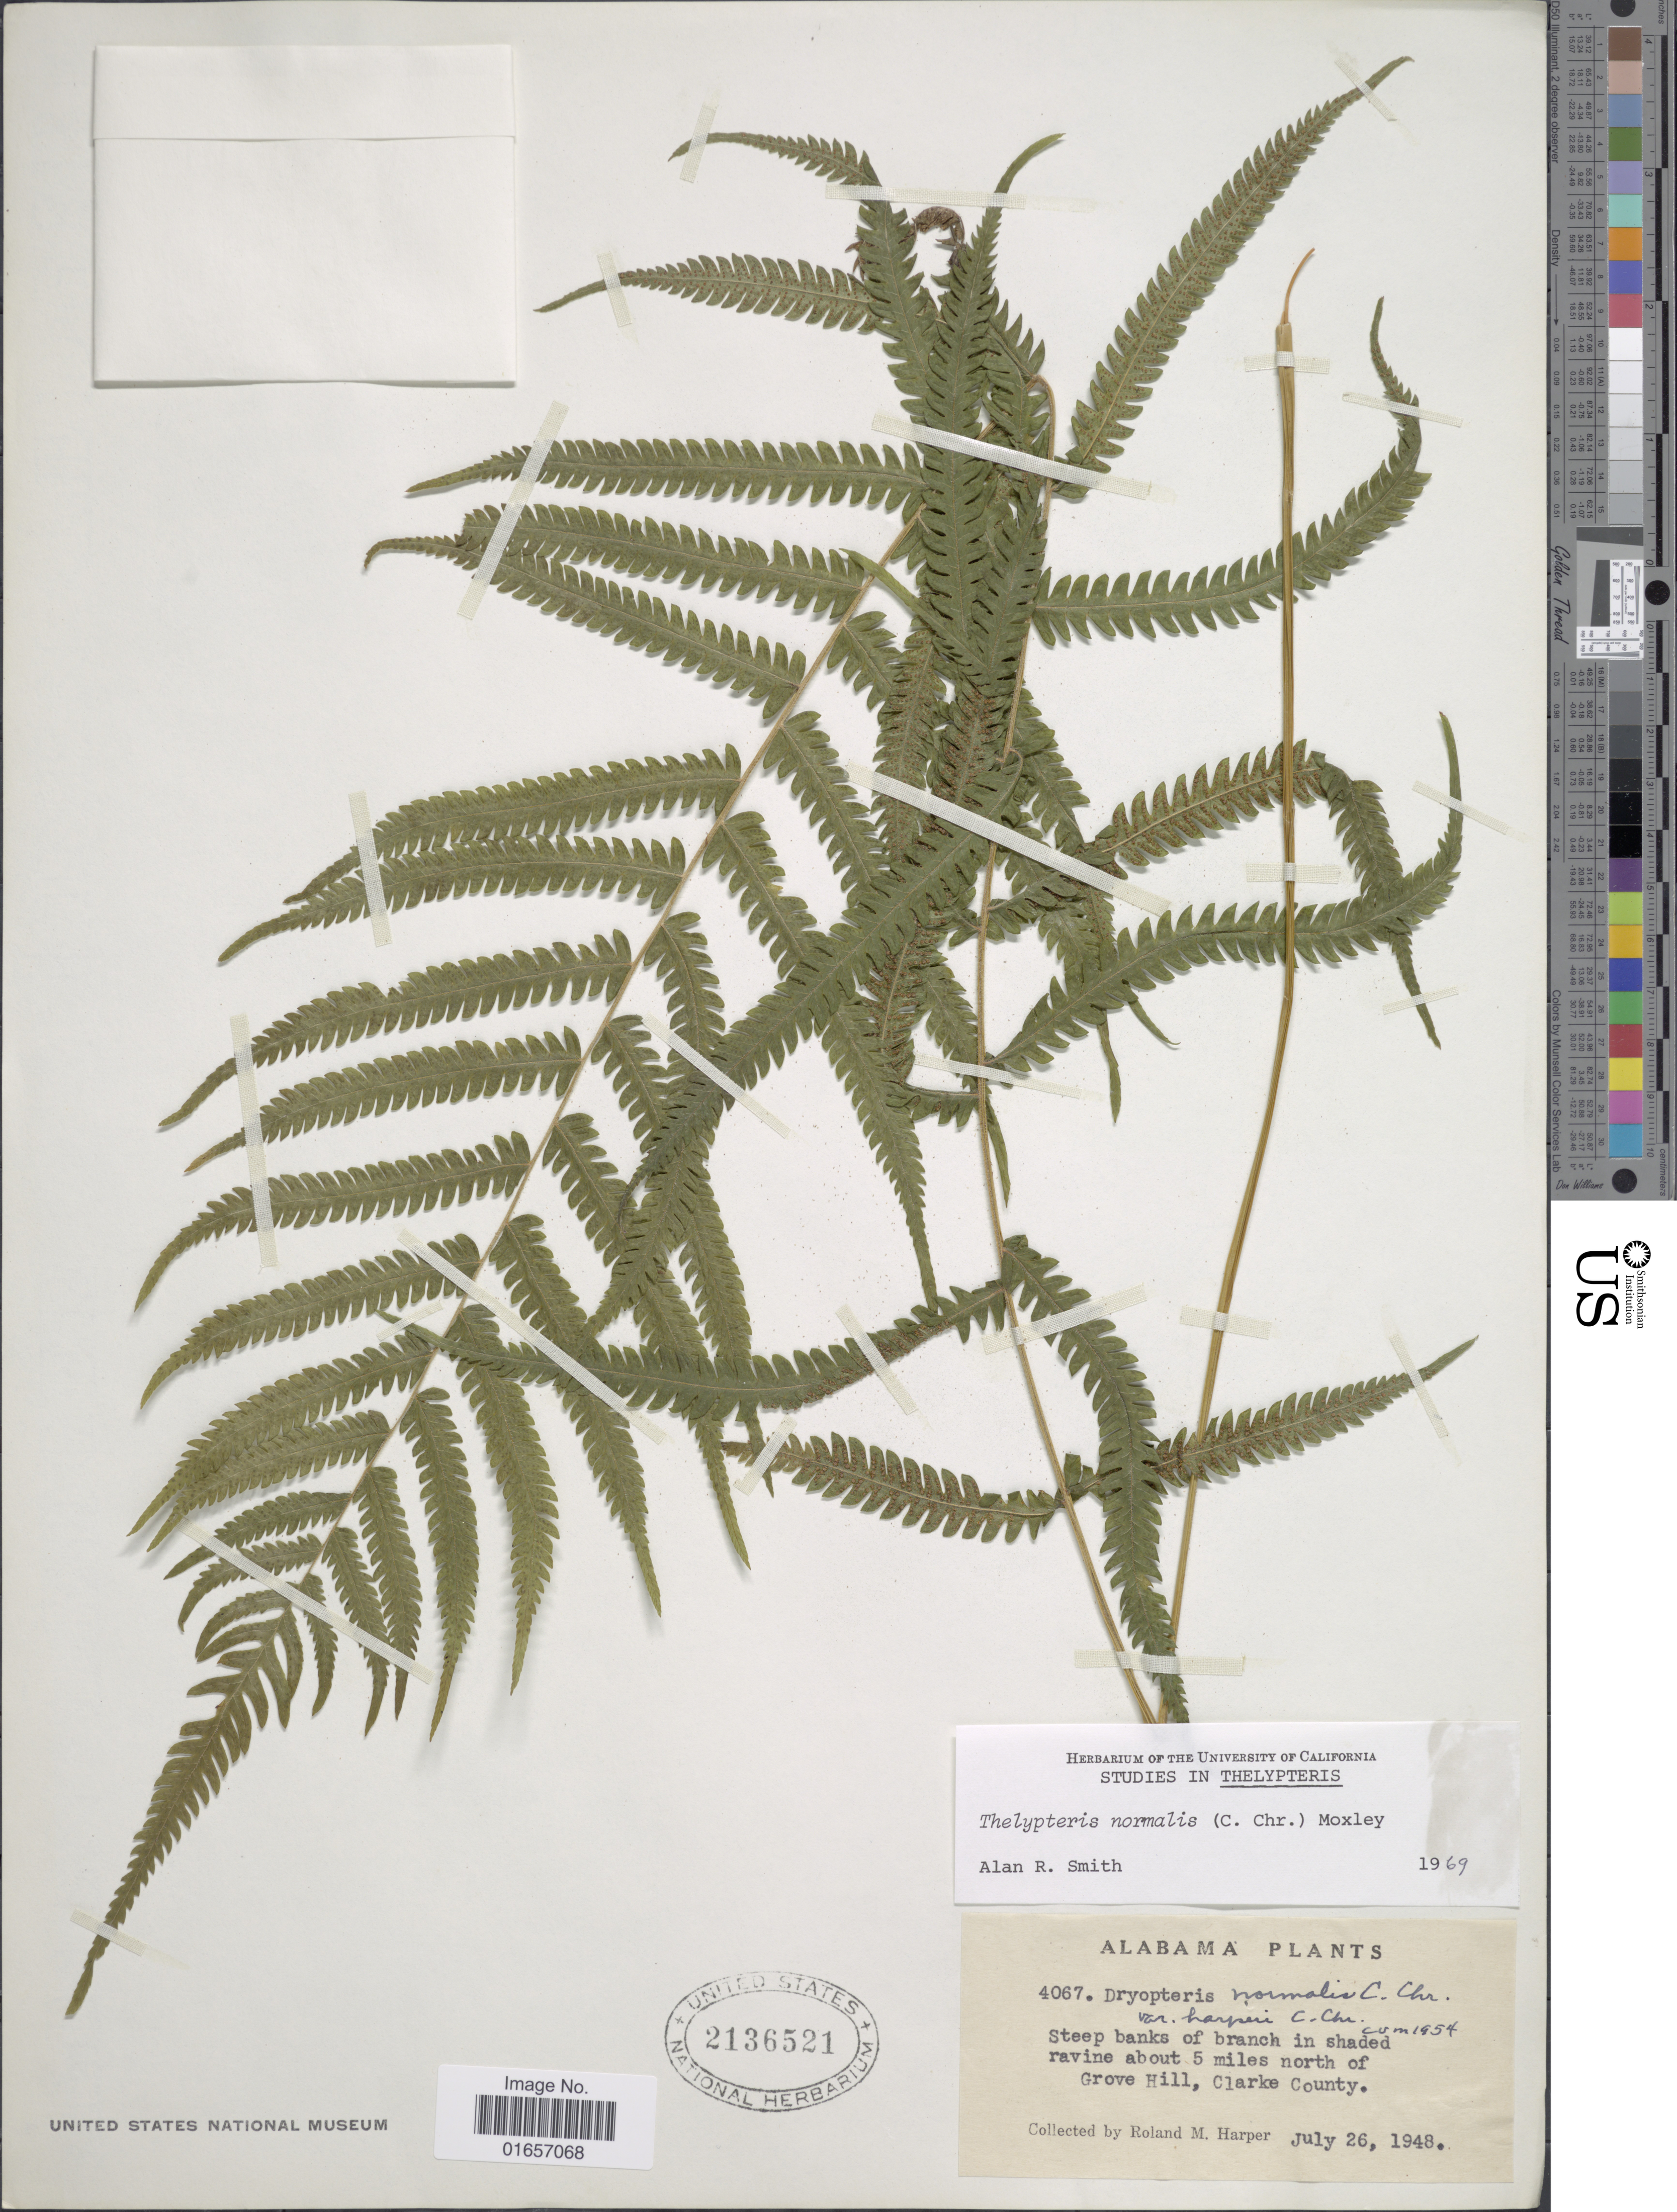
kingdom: Plantae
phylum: Tracheophyta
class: Polypodiopsida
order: Polypodiales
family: Thelypteridaceae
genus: Christella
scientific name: Christella kunthii comb. ined.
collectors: R. M. Harper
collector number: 4067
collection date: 1948-07-26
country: United States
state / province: Alabama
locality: About 5 miles north of Grove Hill, Clarke County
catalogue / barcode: US 2136521